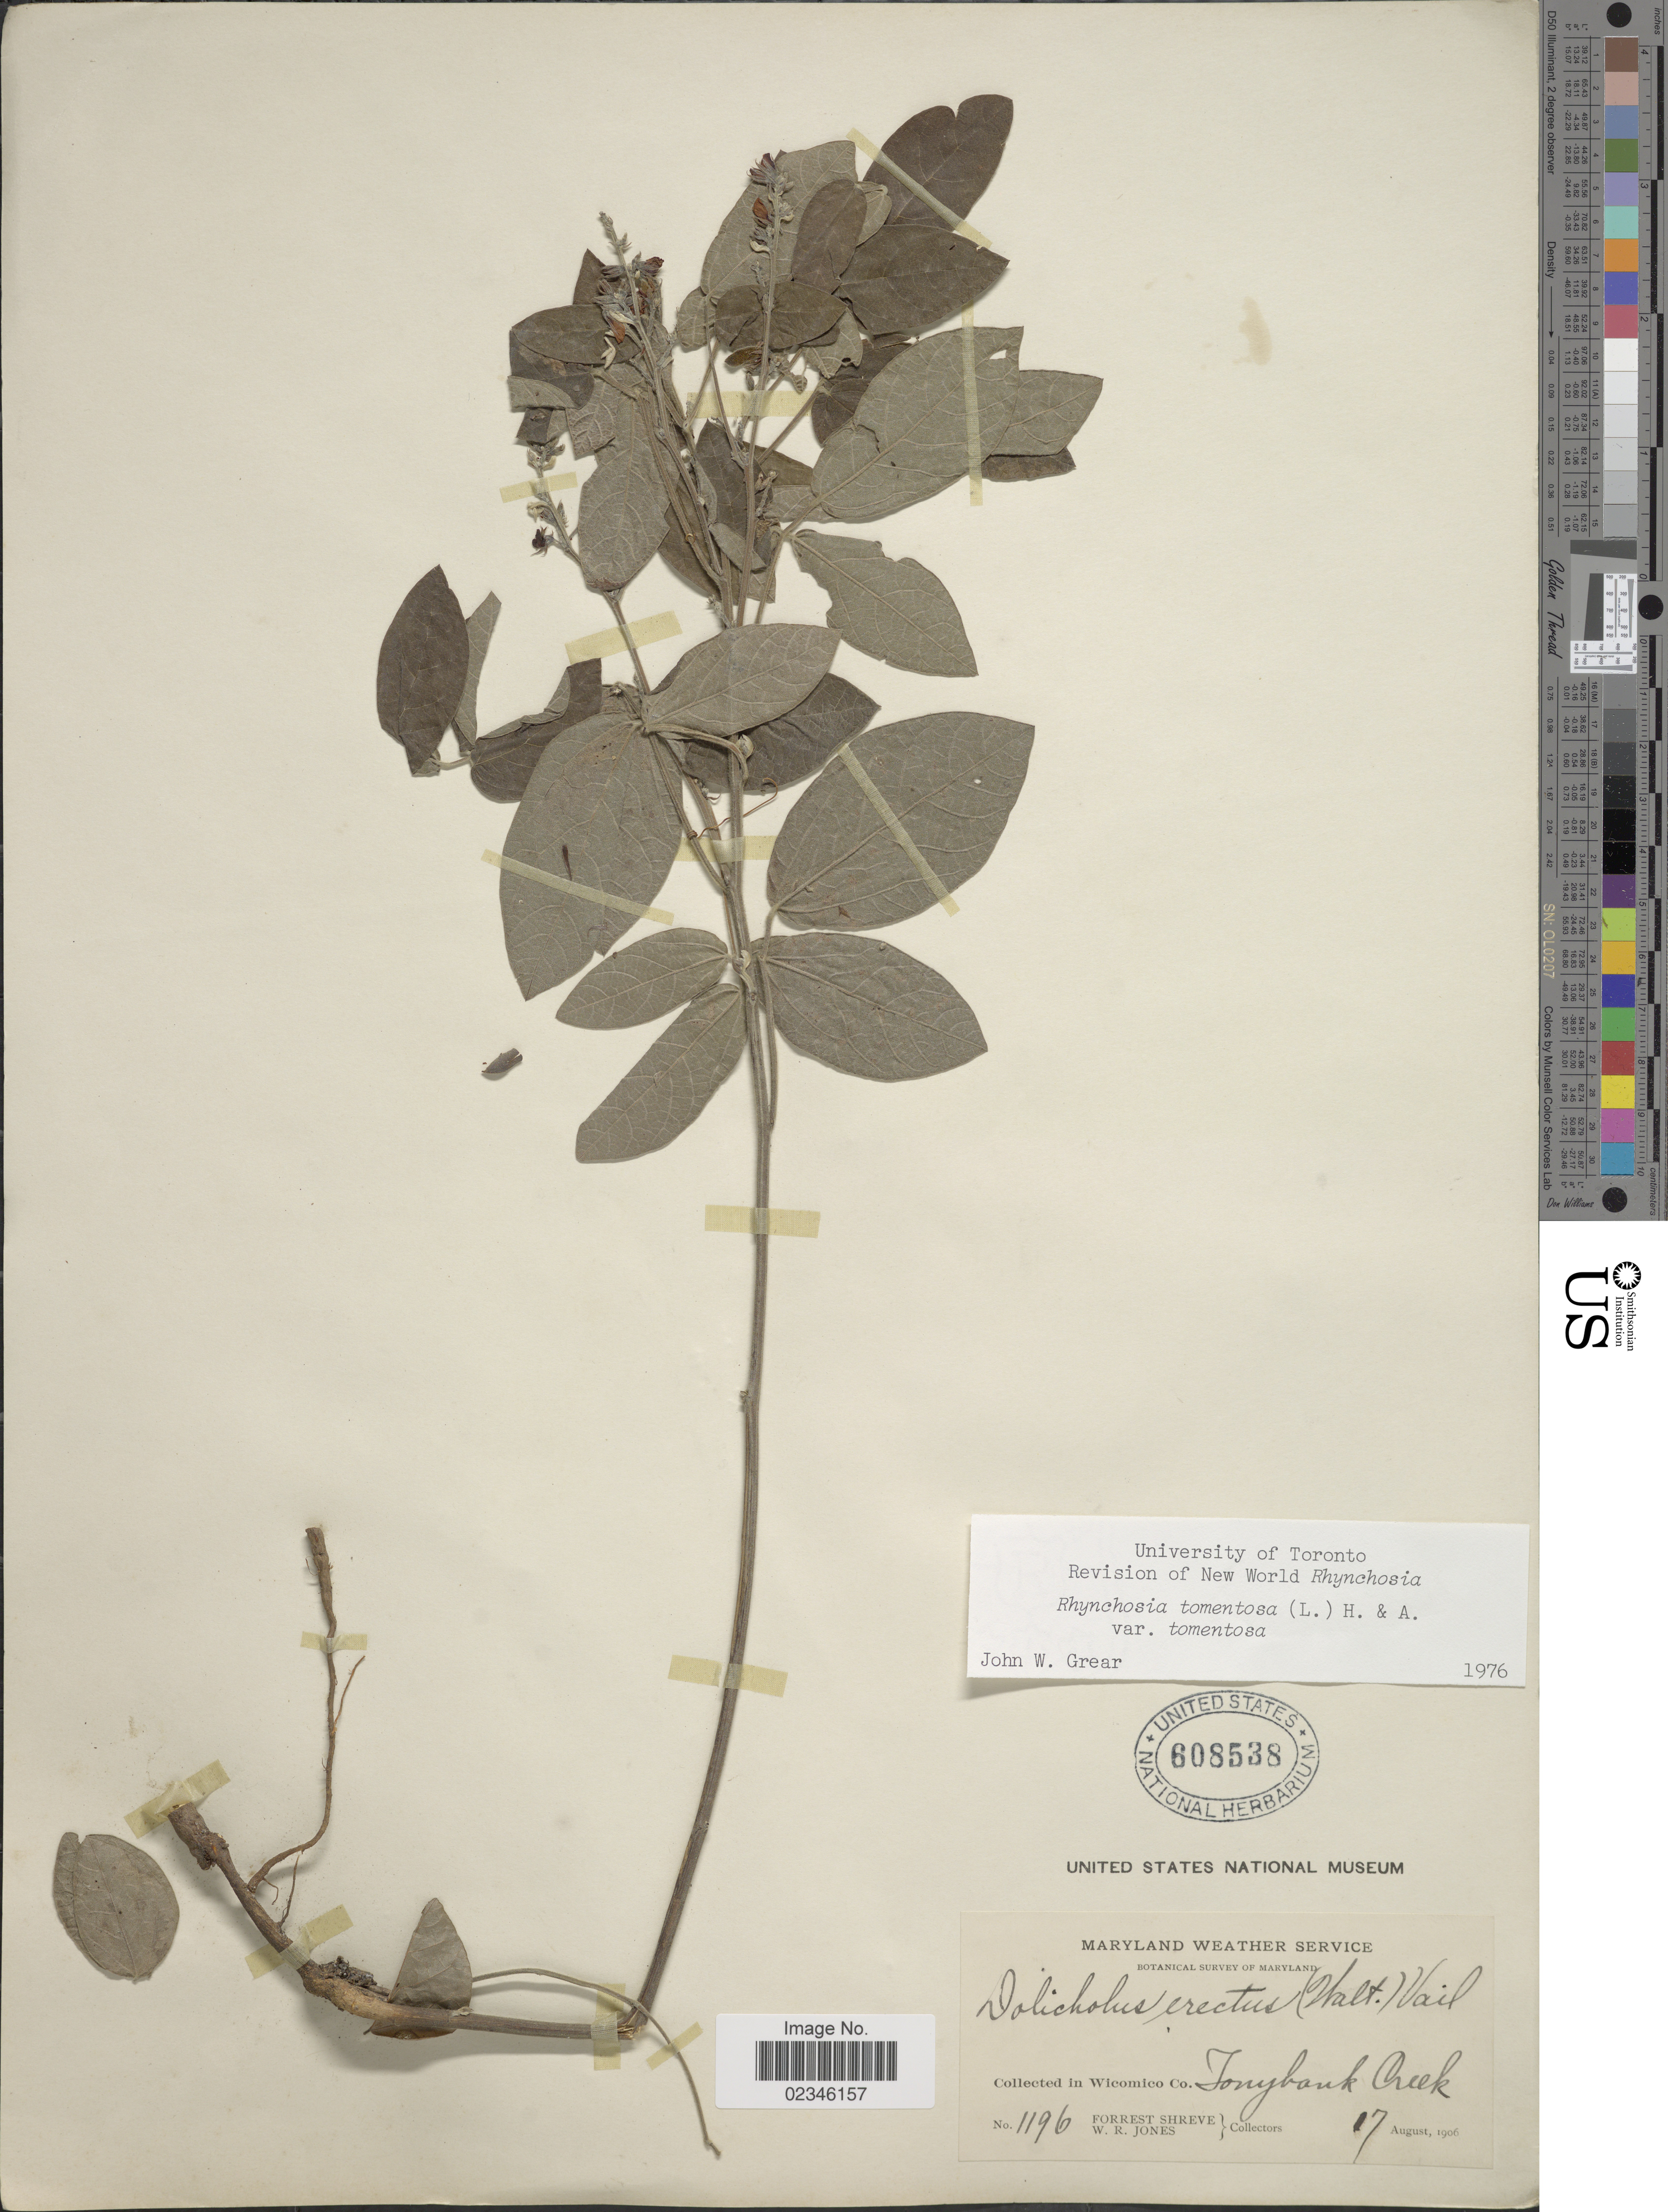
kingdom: Plantae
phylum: Tracheophyta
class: Magnoliopsida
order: Fabales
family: Fabaceae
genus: Rhynchosia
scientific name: Rhynchosia tomentosa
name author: (L.) Hook. & Arn.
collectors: F. Shreve & W. R. Jones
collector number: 1196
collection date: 1906-08-17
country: United States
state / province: Maryland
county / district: Wicomico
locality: Maryland Weather Service. Wicomico Co. Tonybank Creek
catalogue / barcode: US 608538